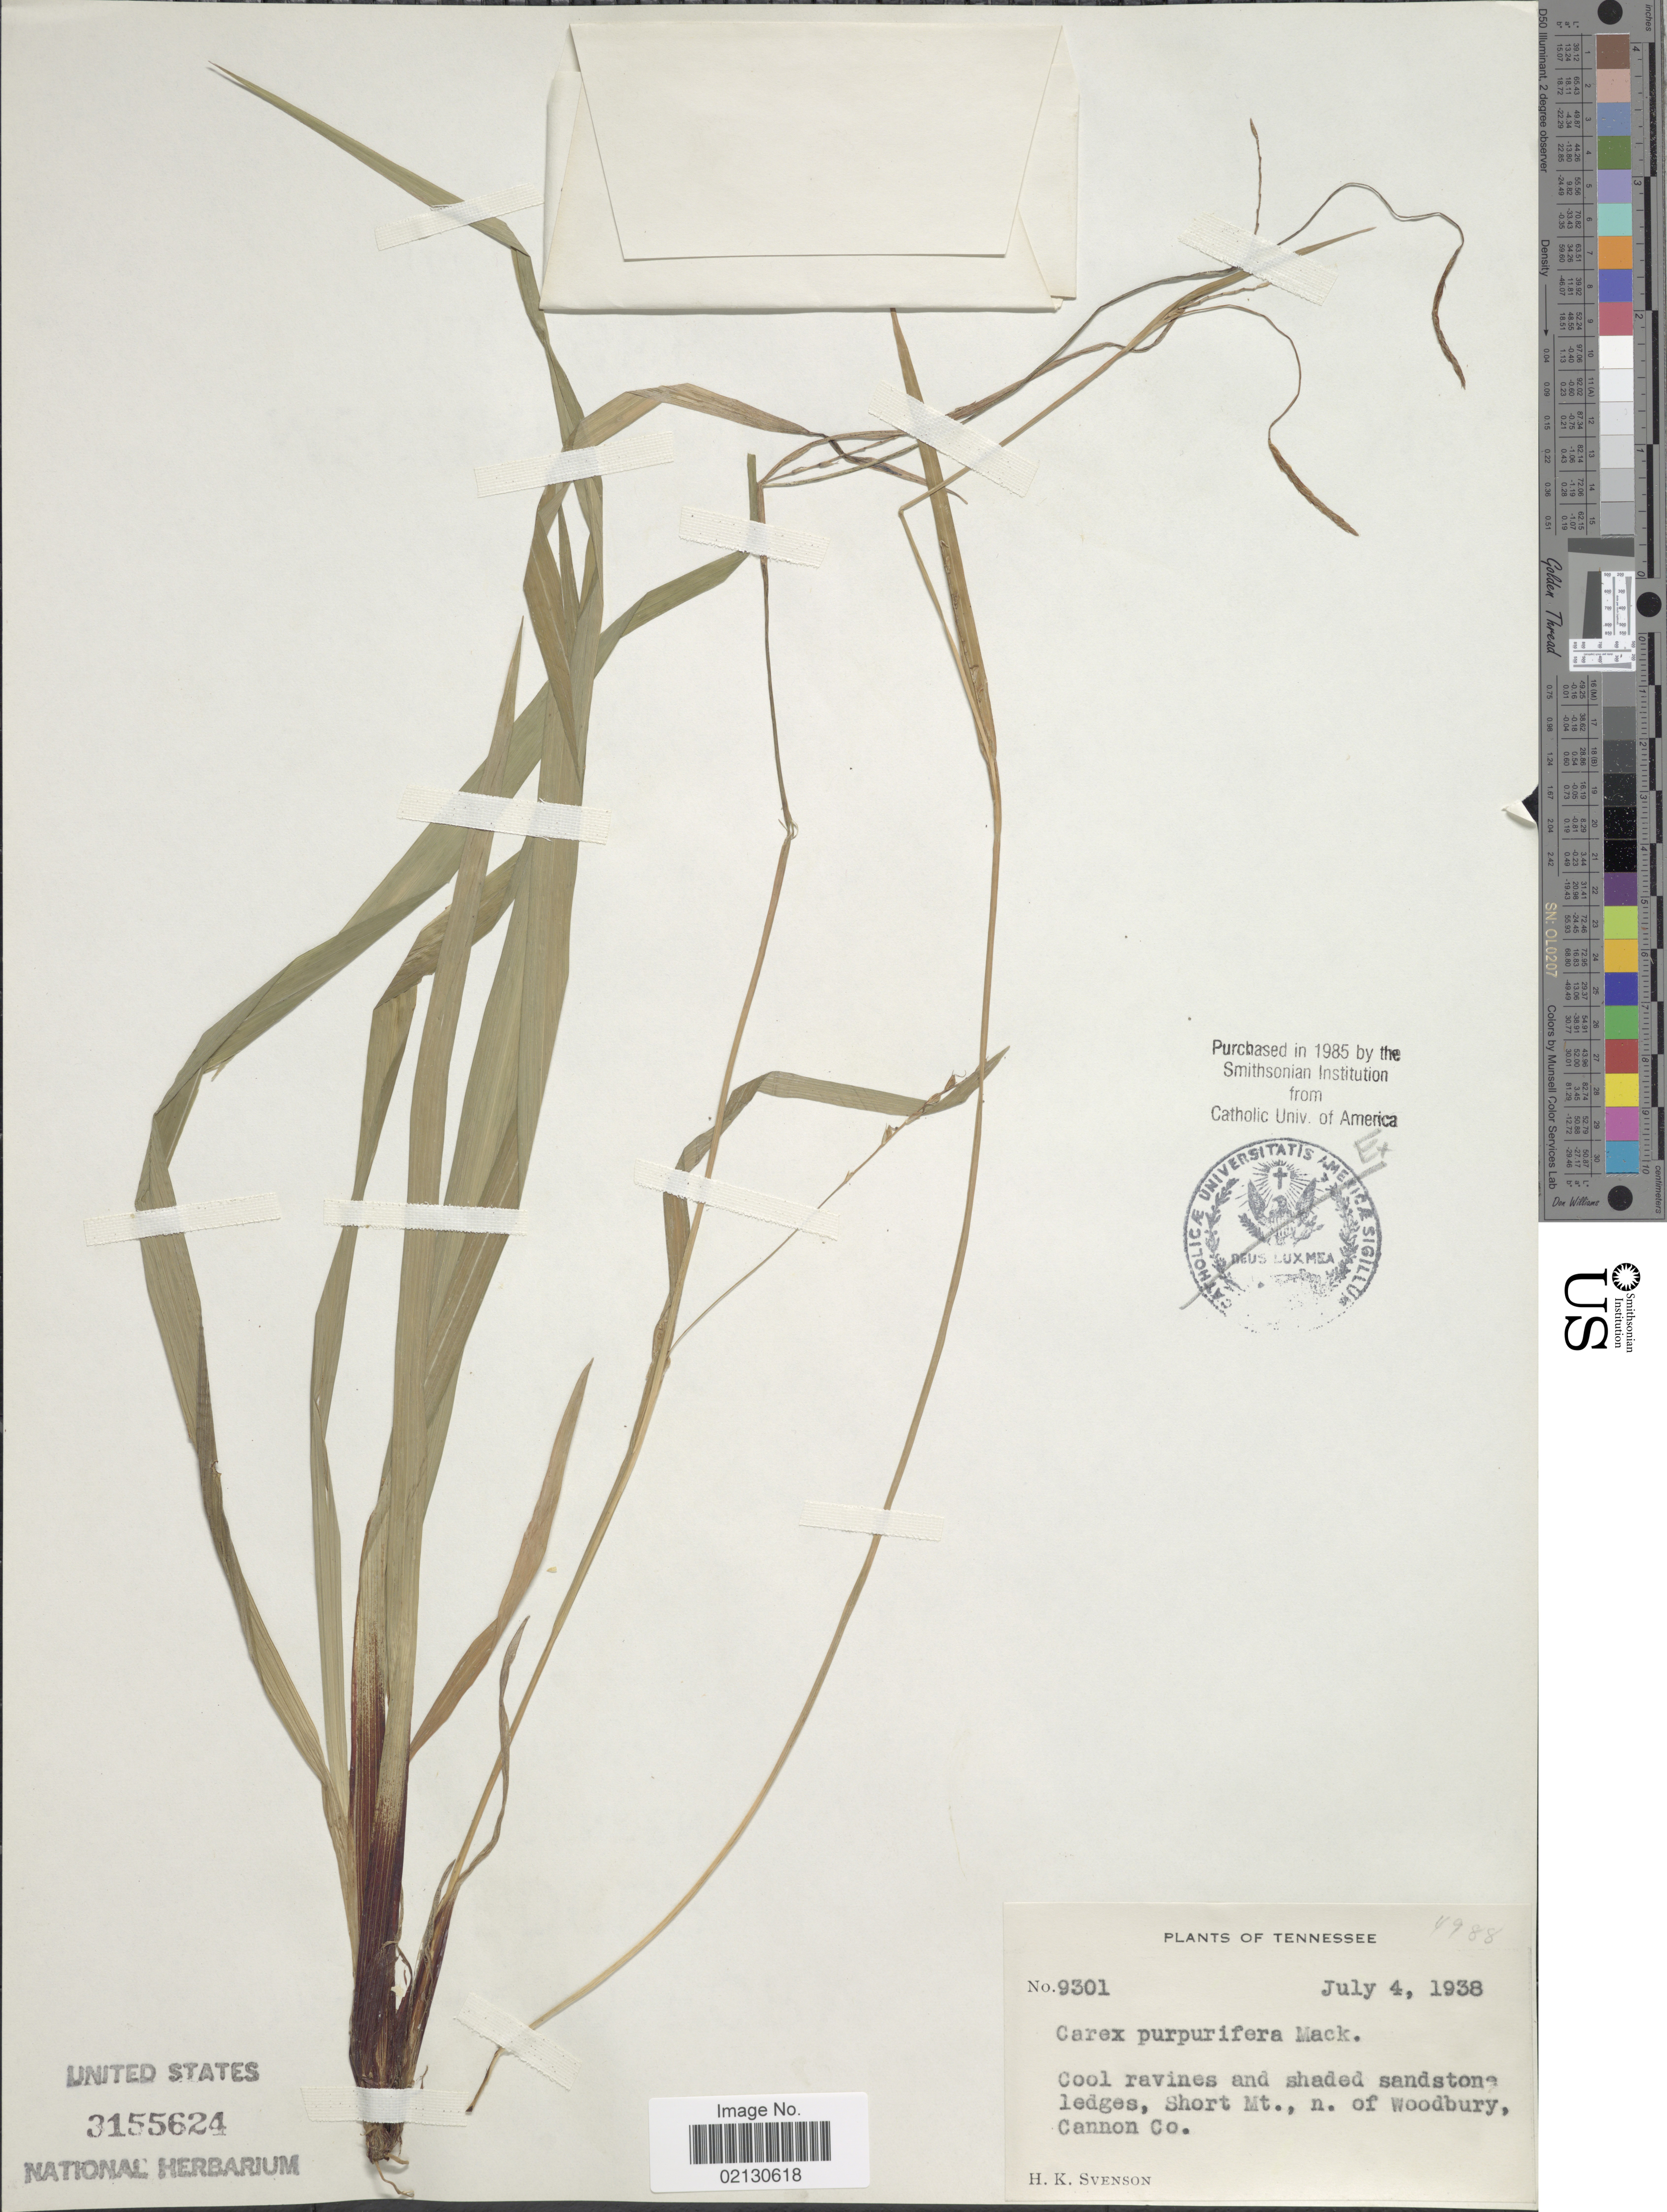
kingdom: Plantae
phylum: Tracheophyta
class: Liliopsida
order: Poales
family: Cyperaceae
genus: Carex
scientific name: Carex purpurifera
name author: Mack.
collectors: H. K. Svenson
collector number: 9301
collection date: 1938-07-04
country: United States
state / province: Tennessee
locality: Short Mt., n. of Woodbury, Cannon Co.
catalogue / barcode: US 3155624